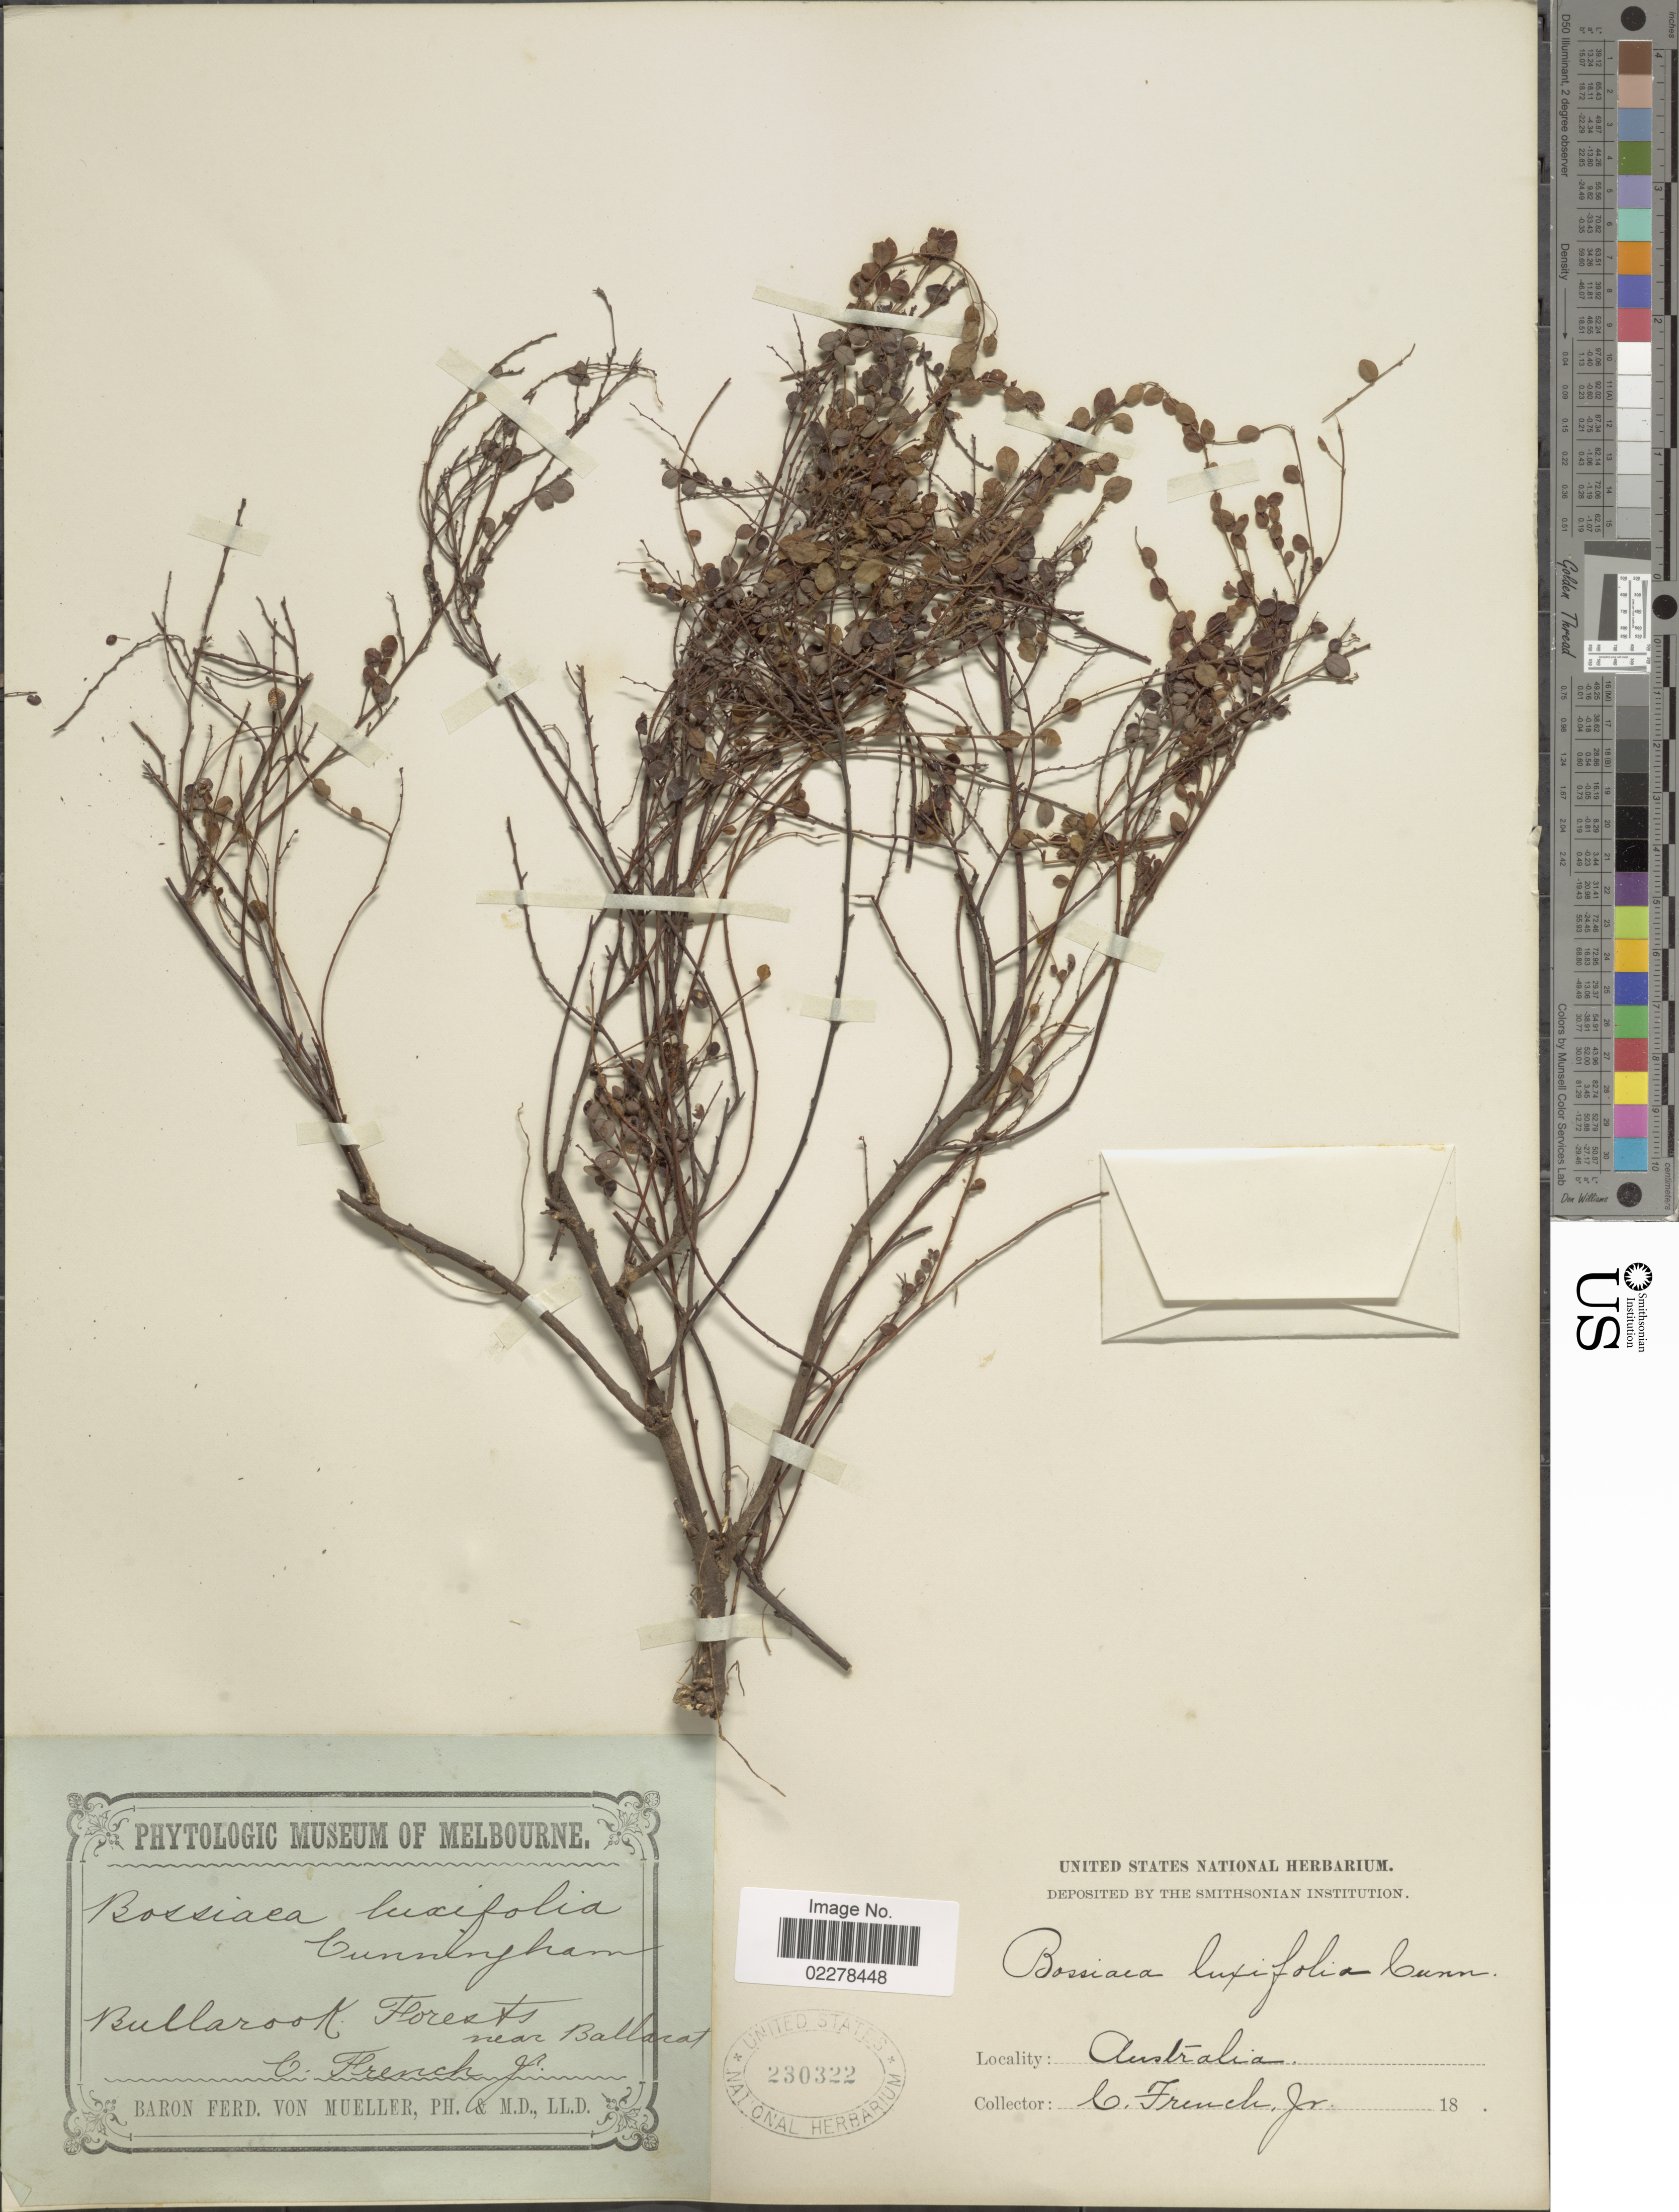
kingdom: Plantae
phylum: Tracheophyta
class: Magnoliopsida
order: Fabales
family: Fabaceae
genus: Bossiaea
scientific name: Bossiaea buxifolia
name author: A. Cunn.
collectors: C. French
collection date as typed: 18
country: Australia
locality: Bullarook Forest near Ballarat.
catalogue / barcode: US 230322